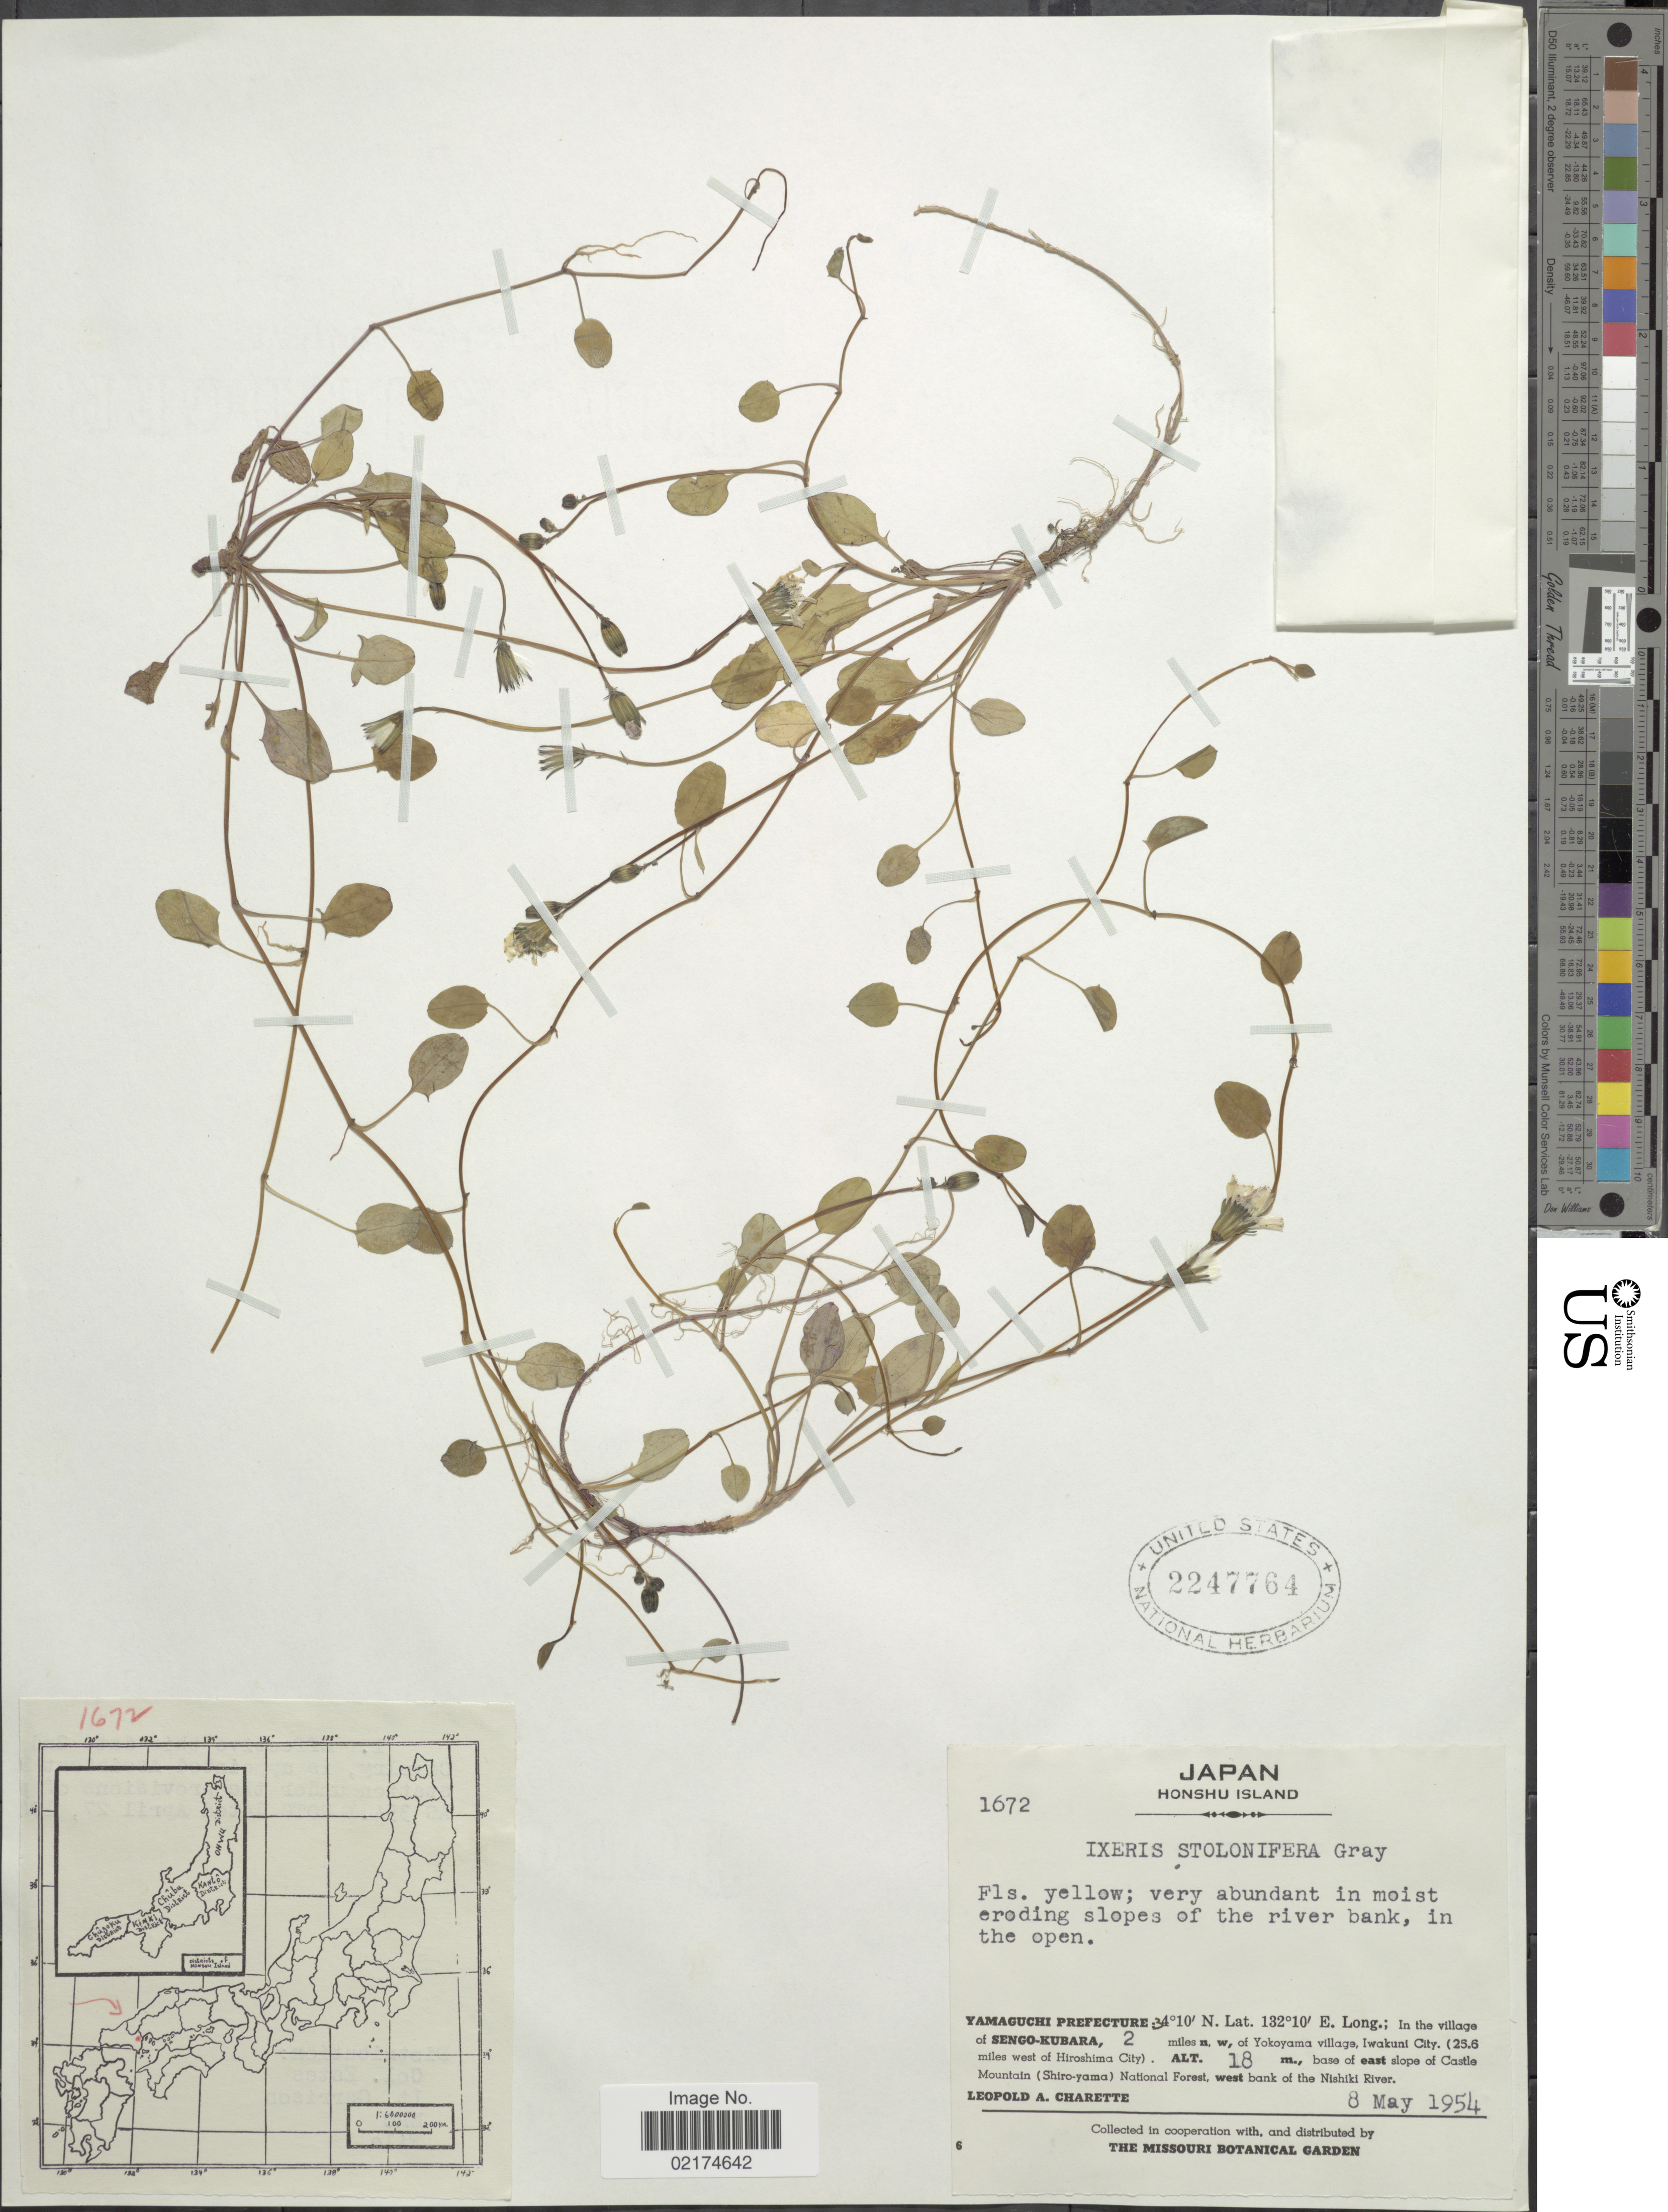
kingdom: Plantae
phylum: Tracheophyta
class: Magnoliopsida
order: Asterales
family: Asteraceae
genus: Ixeris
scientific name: Ixeris stolonifera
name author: A. Gray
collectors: L. A. Charette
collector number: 1672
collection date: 1954-05-08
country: Japan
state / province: Yamaguti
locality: Honshu Island, Yamaguchi Prefecture, In the village of Sengo-Kubara, 2 miles n.w. of Yokoyama village, Iwakuni City. (25.6 miles west of Hiroshima City), base of east slope of Castle Mountain (Shiro-yama) National Forest, west bank of the Nishiki River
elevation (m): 18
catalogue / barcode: US 2247764